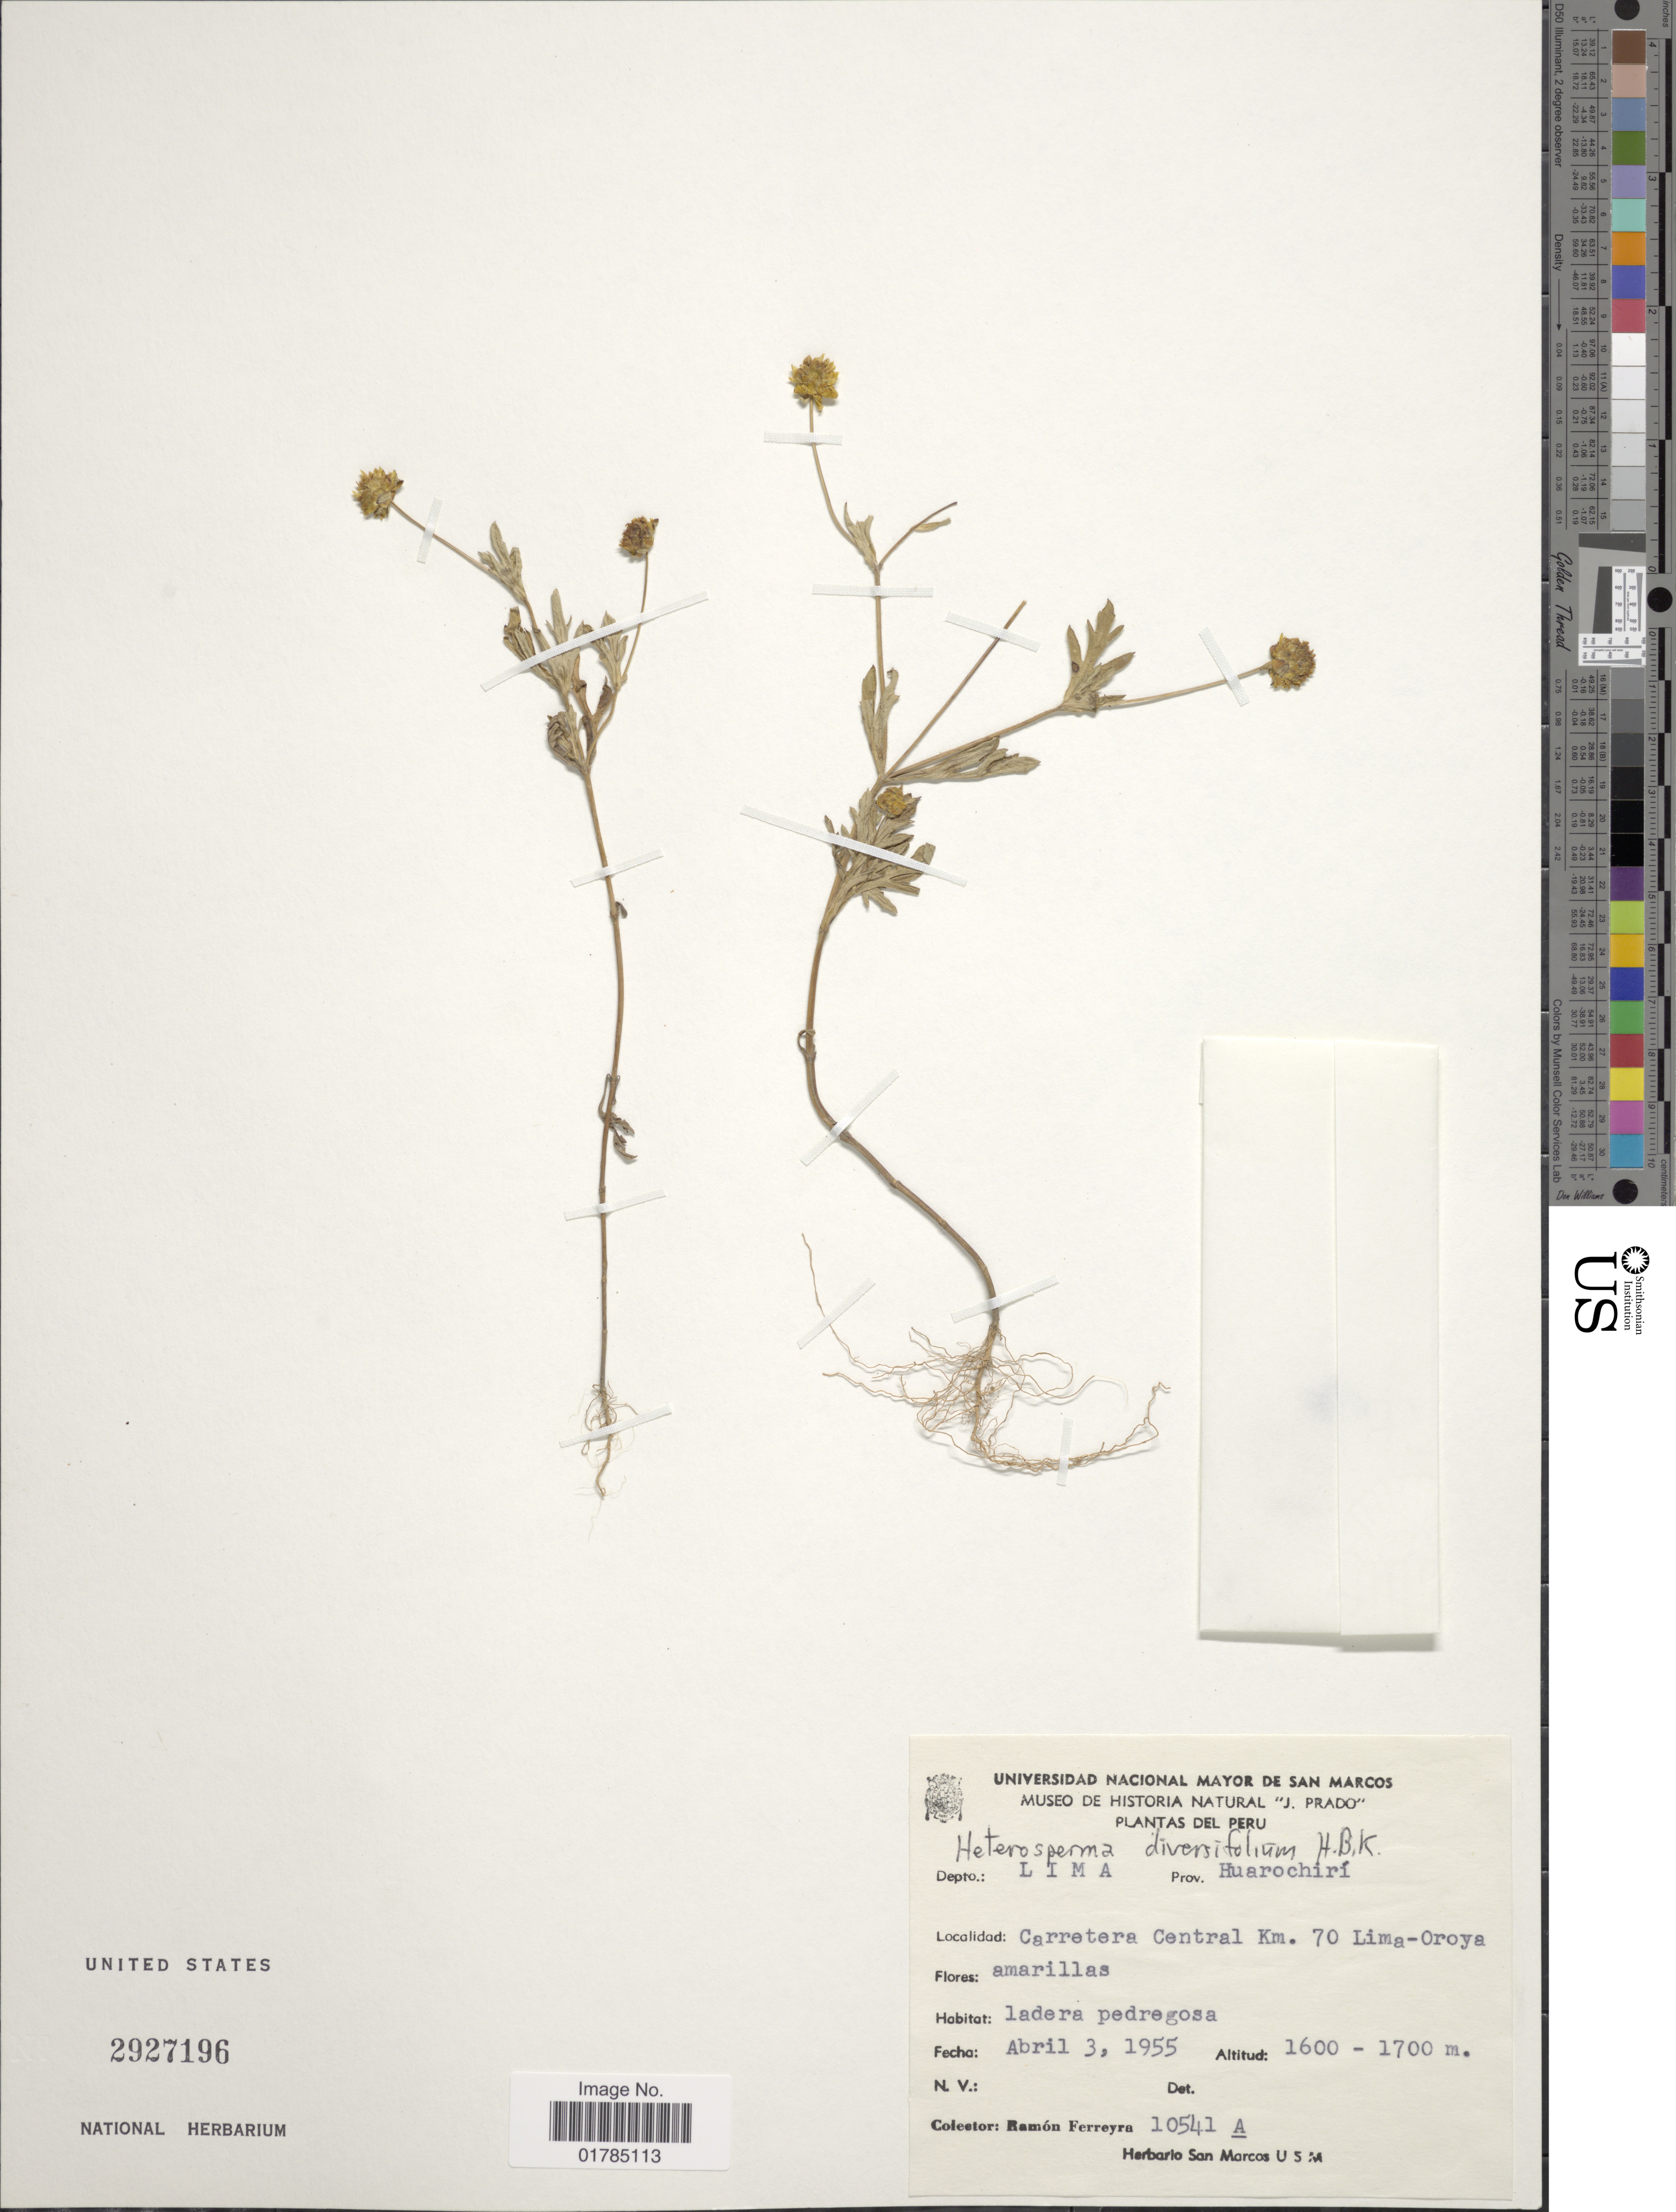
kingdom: Plantae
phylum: Tracheophyta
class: Magnoliopsida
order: Asterales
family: Asteraceae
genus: Heterosperma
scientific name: Heterosperma diversifolium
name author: Kunth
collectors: R. A. Ferreyra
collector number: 10541A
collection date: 1955-04-03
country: Peru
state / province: Lima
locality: Prov. Huarochiri. Carretera Central Km. 70 Lima-Oroya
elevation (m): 1600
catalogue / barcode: US 2927196